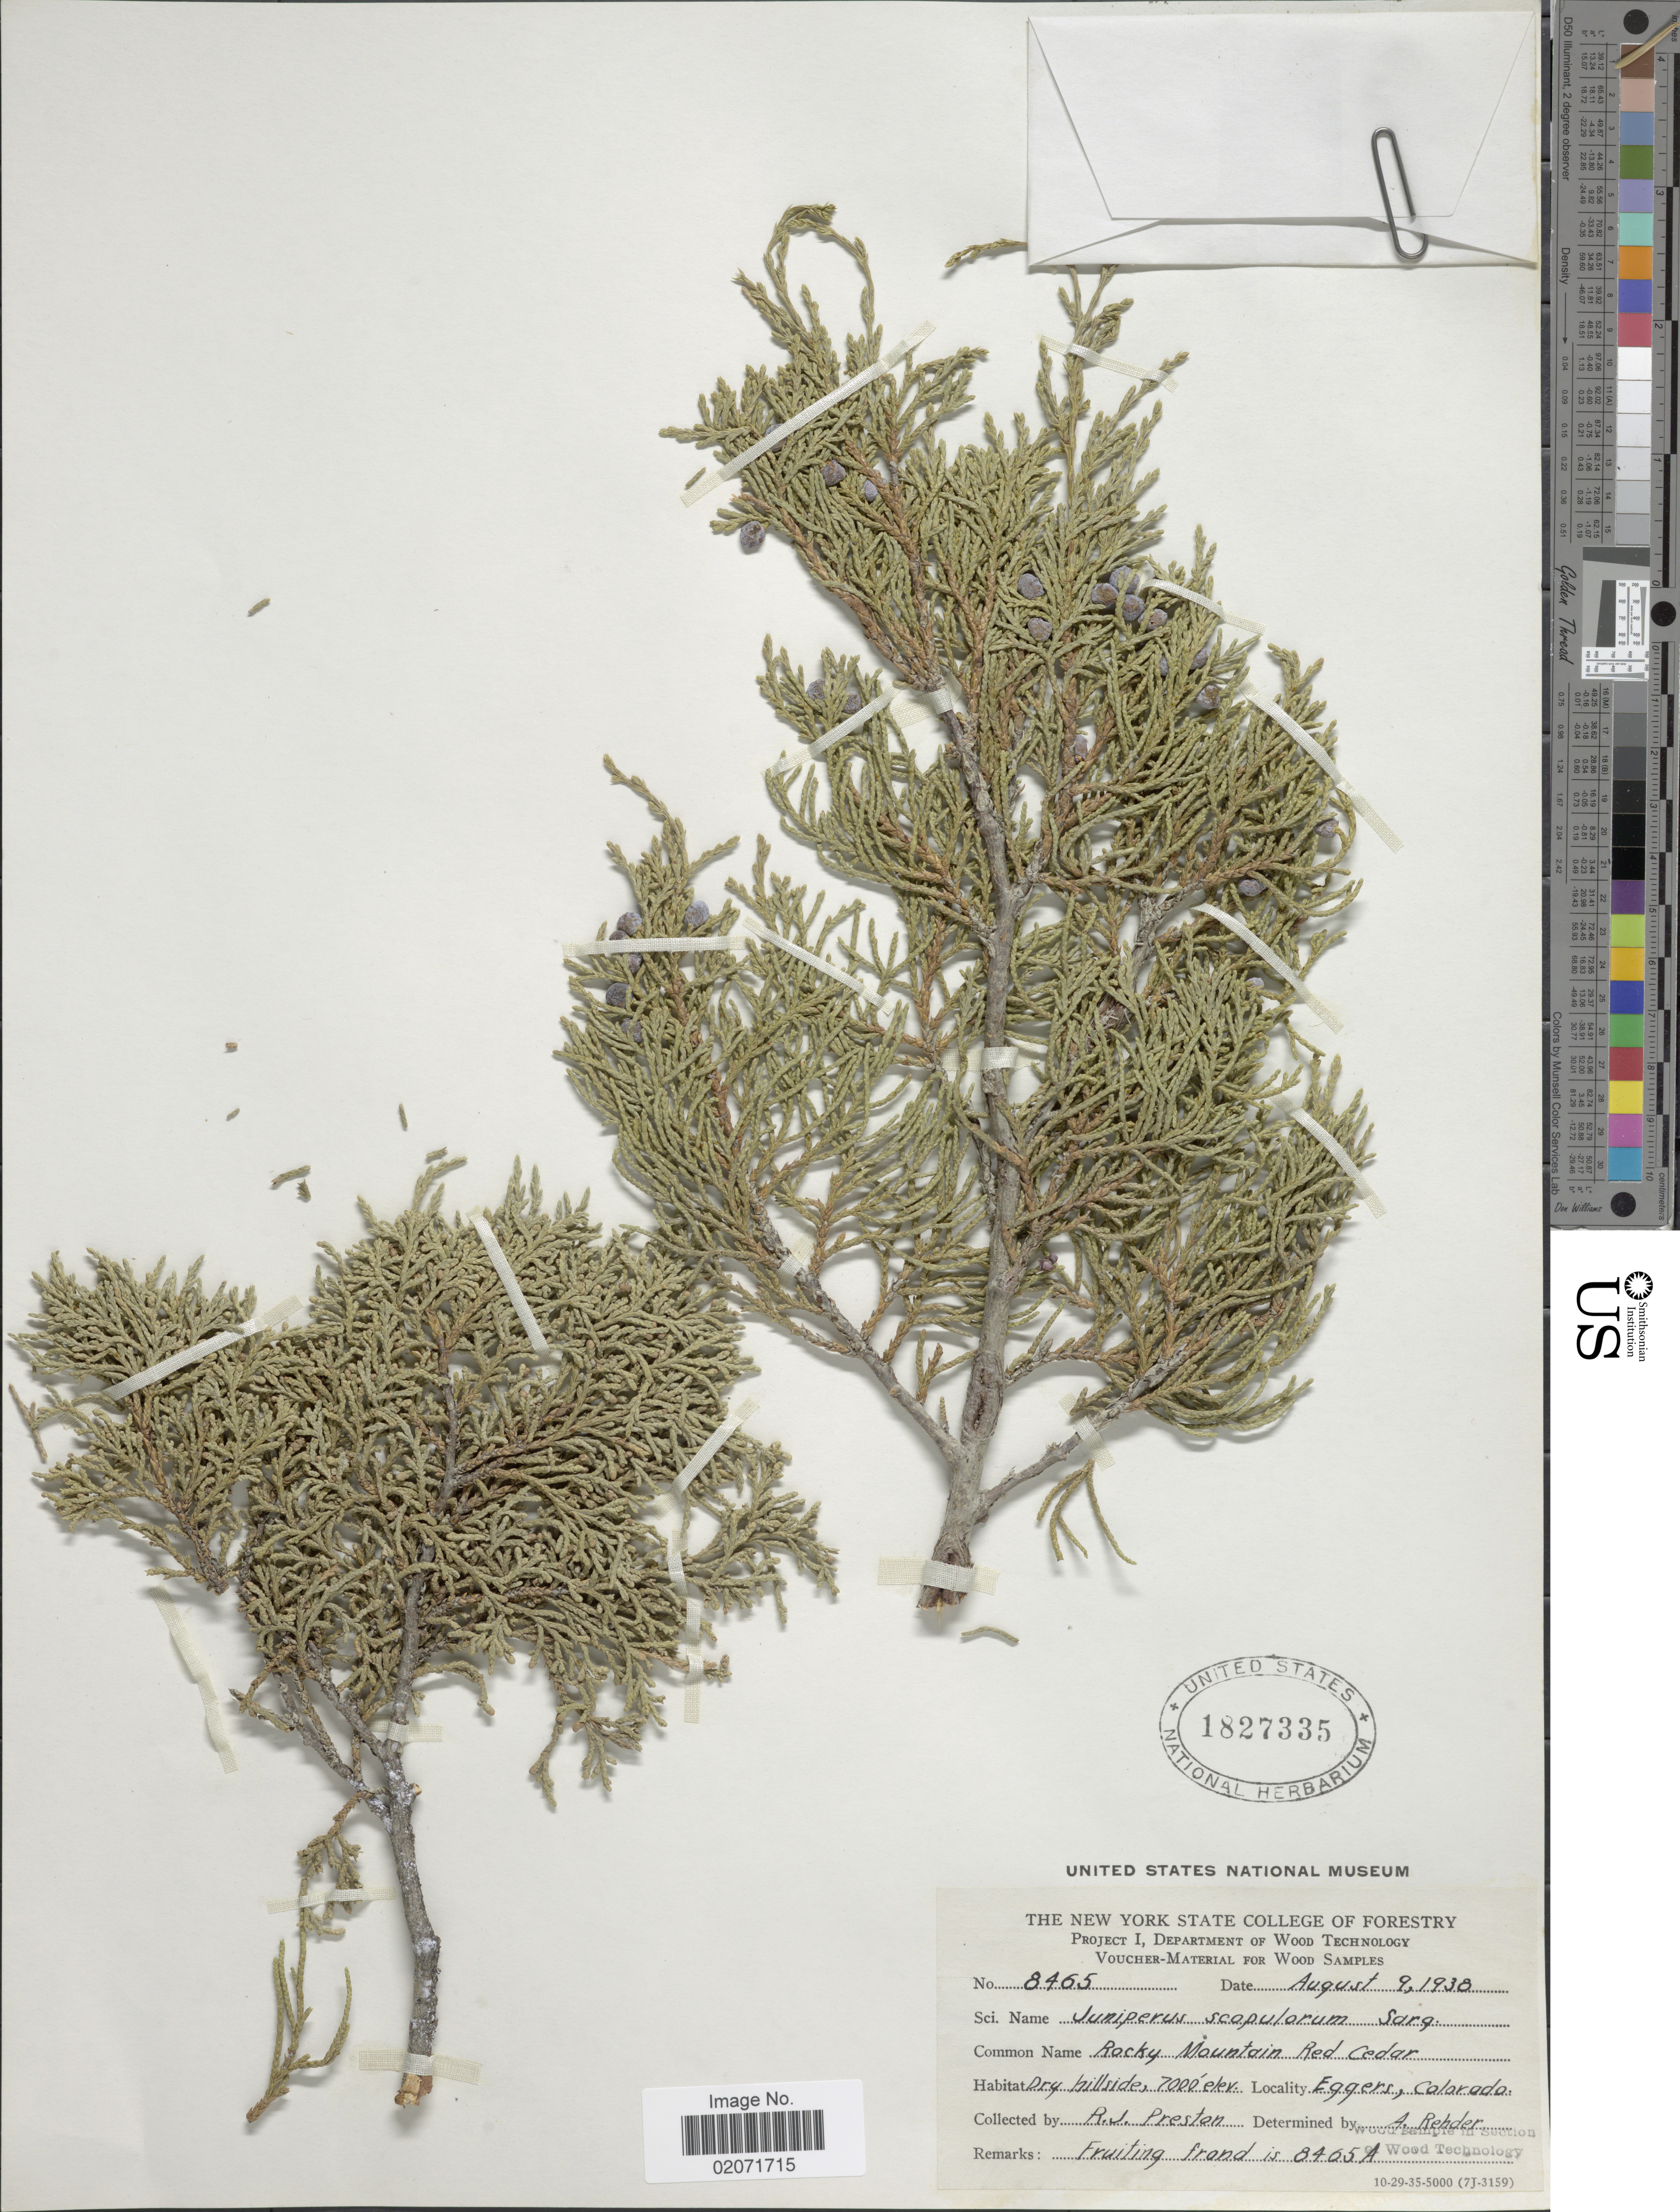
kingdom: Plantae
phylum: Tracheophyta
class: Pinopsida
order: Pinales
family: Cupressaceae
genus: Juniperus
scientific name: Juniperus scopulorum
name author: Sarg.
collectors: R. J. Preston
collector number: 8465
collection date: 1938-08-09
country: United States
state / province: Colorado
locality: Rocky Mountain Red Cedar, Dry hillside, Eggers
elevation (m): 2134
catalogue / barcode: US 1827335